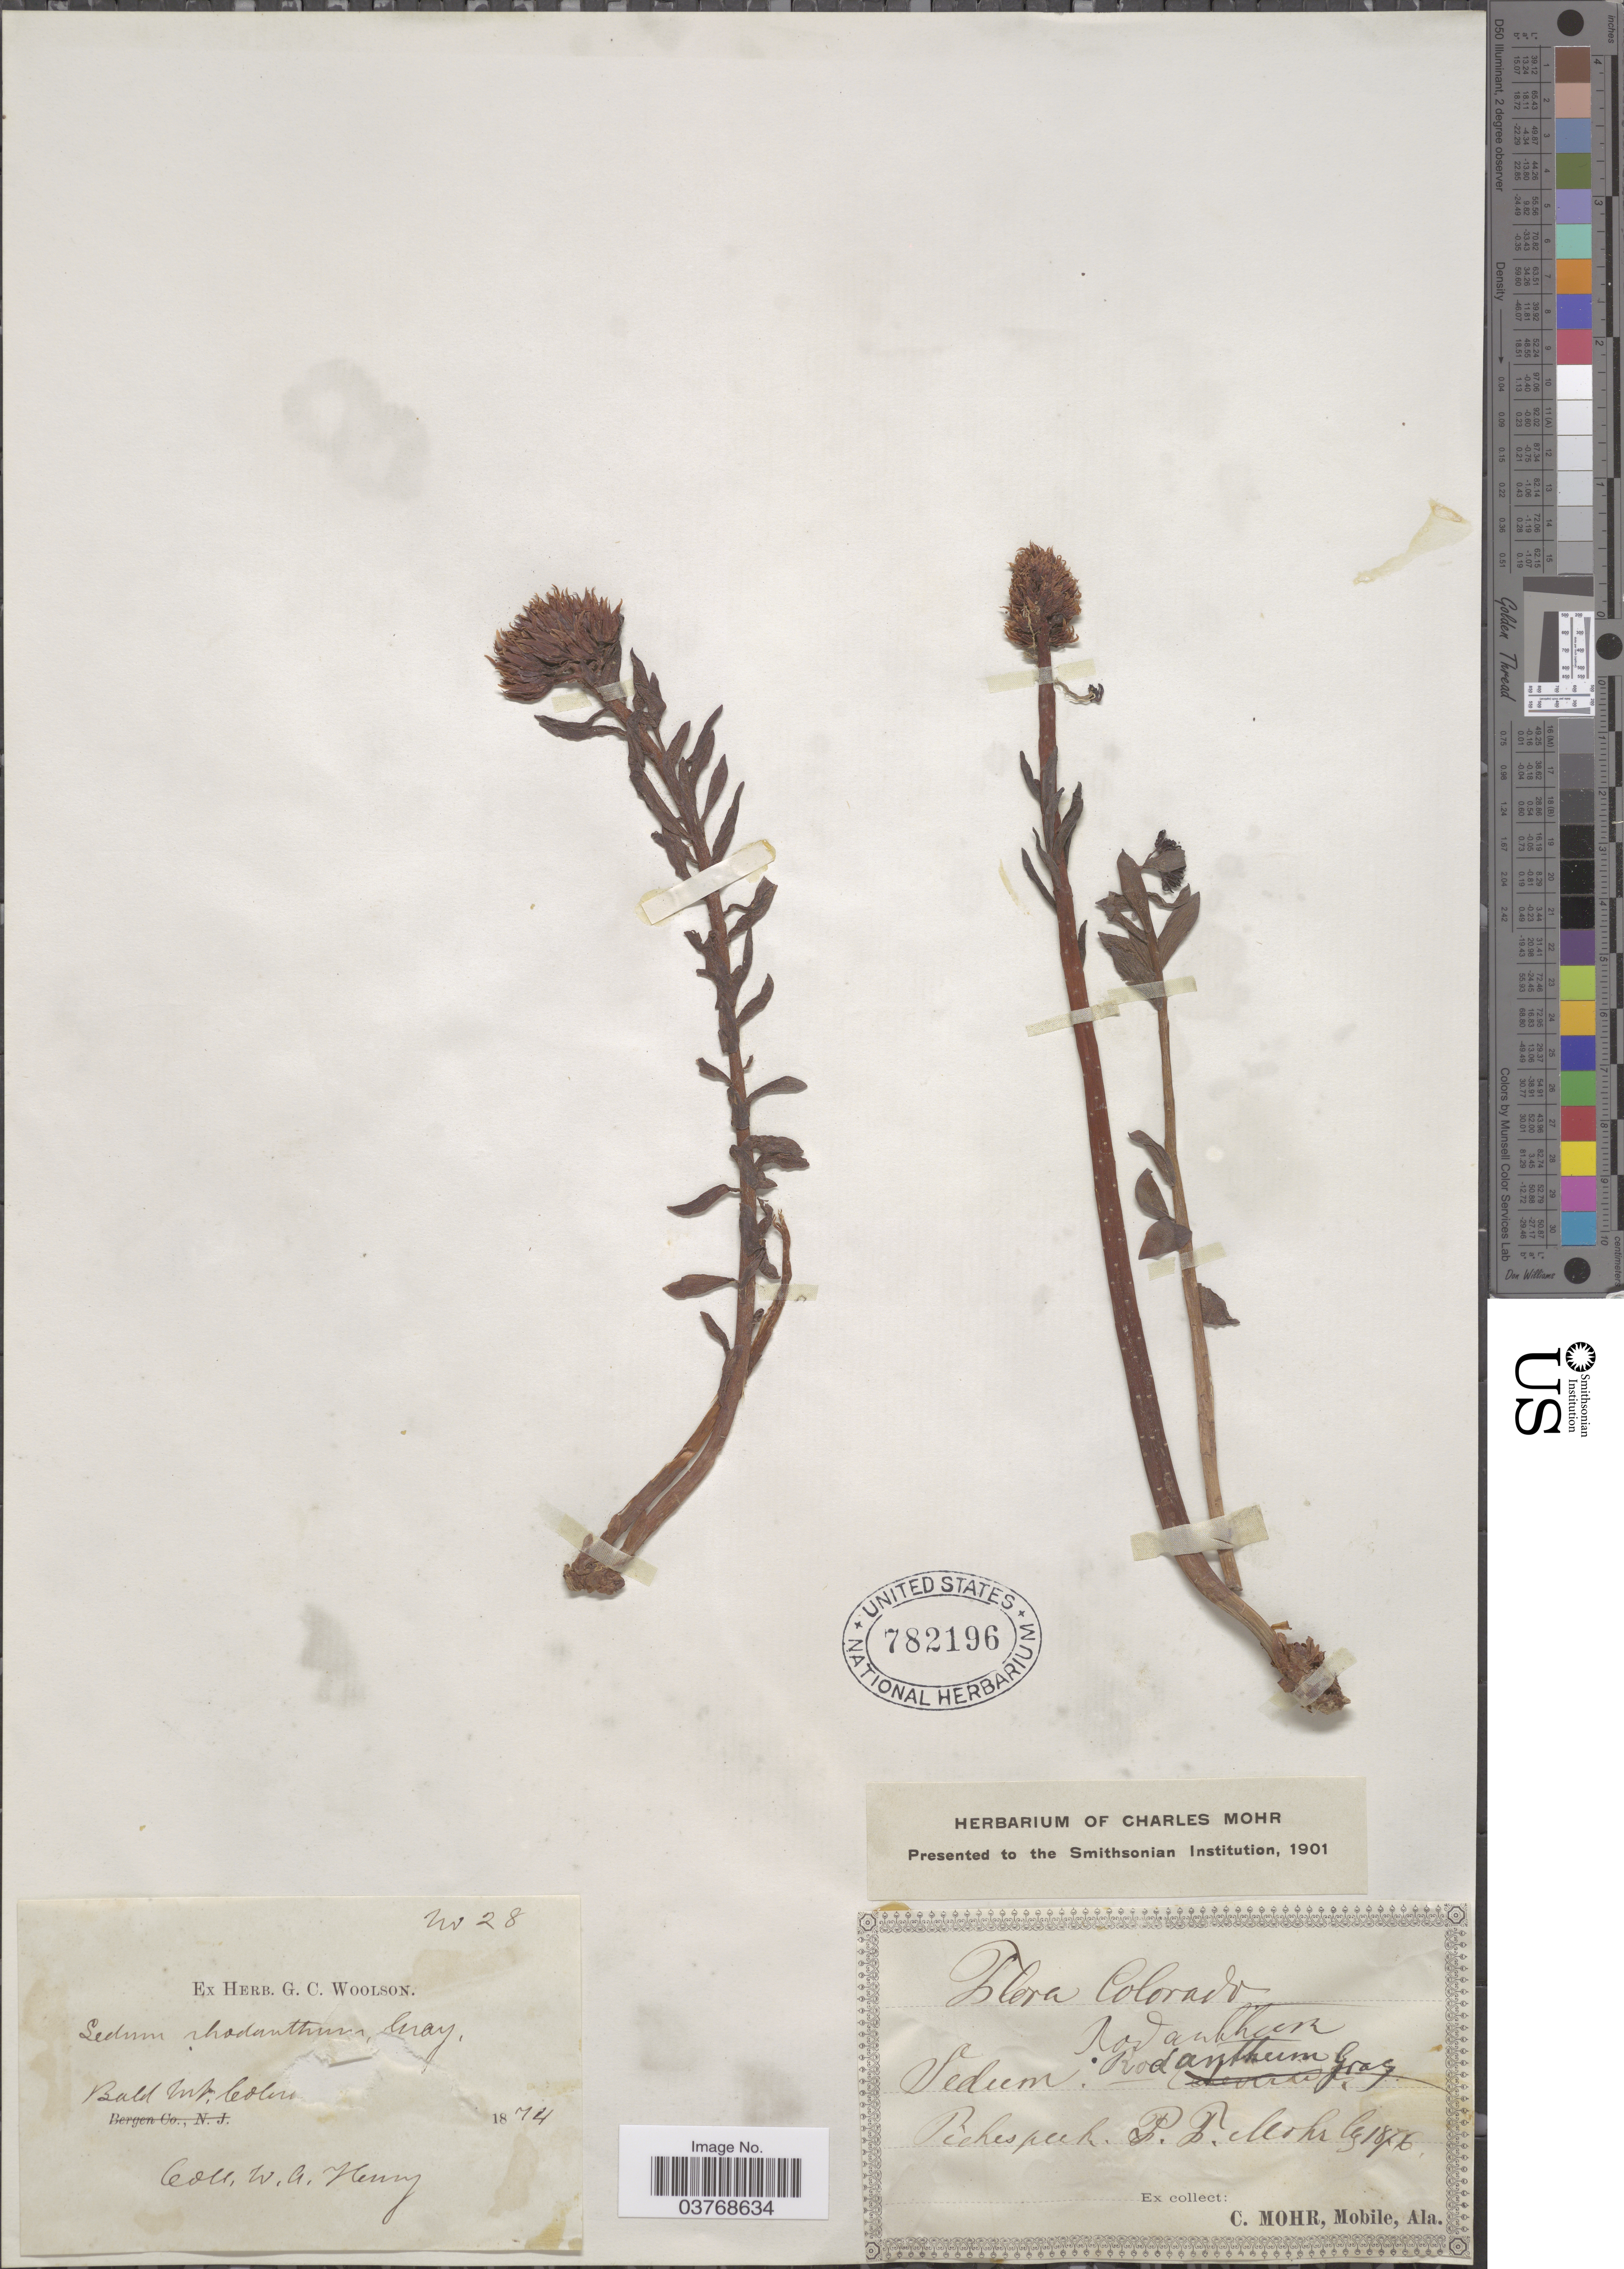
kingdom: Plantae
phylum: Tracheophyta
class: Magnoliopsida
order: Saxifragales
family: Crassulaceae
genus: Rhodiola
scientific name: Rhodiola rhodantha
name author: (A. Gray) H. Jacobsen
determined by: Strong, Mark T., (BOT), Smithsonian Institution - National Museum of Natural History (UNITED STATES)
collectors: P. F. Mohr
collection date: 1876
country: United States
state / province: Colorado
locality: Pikes Peak.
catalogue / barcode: US 782196-2